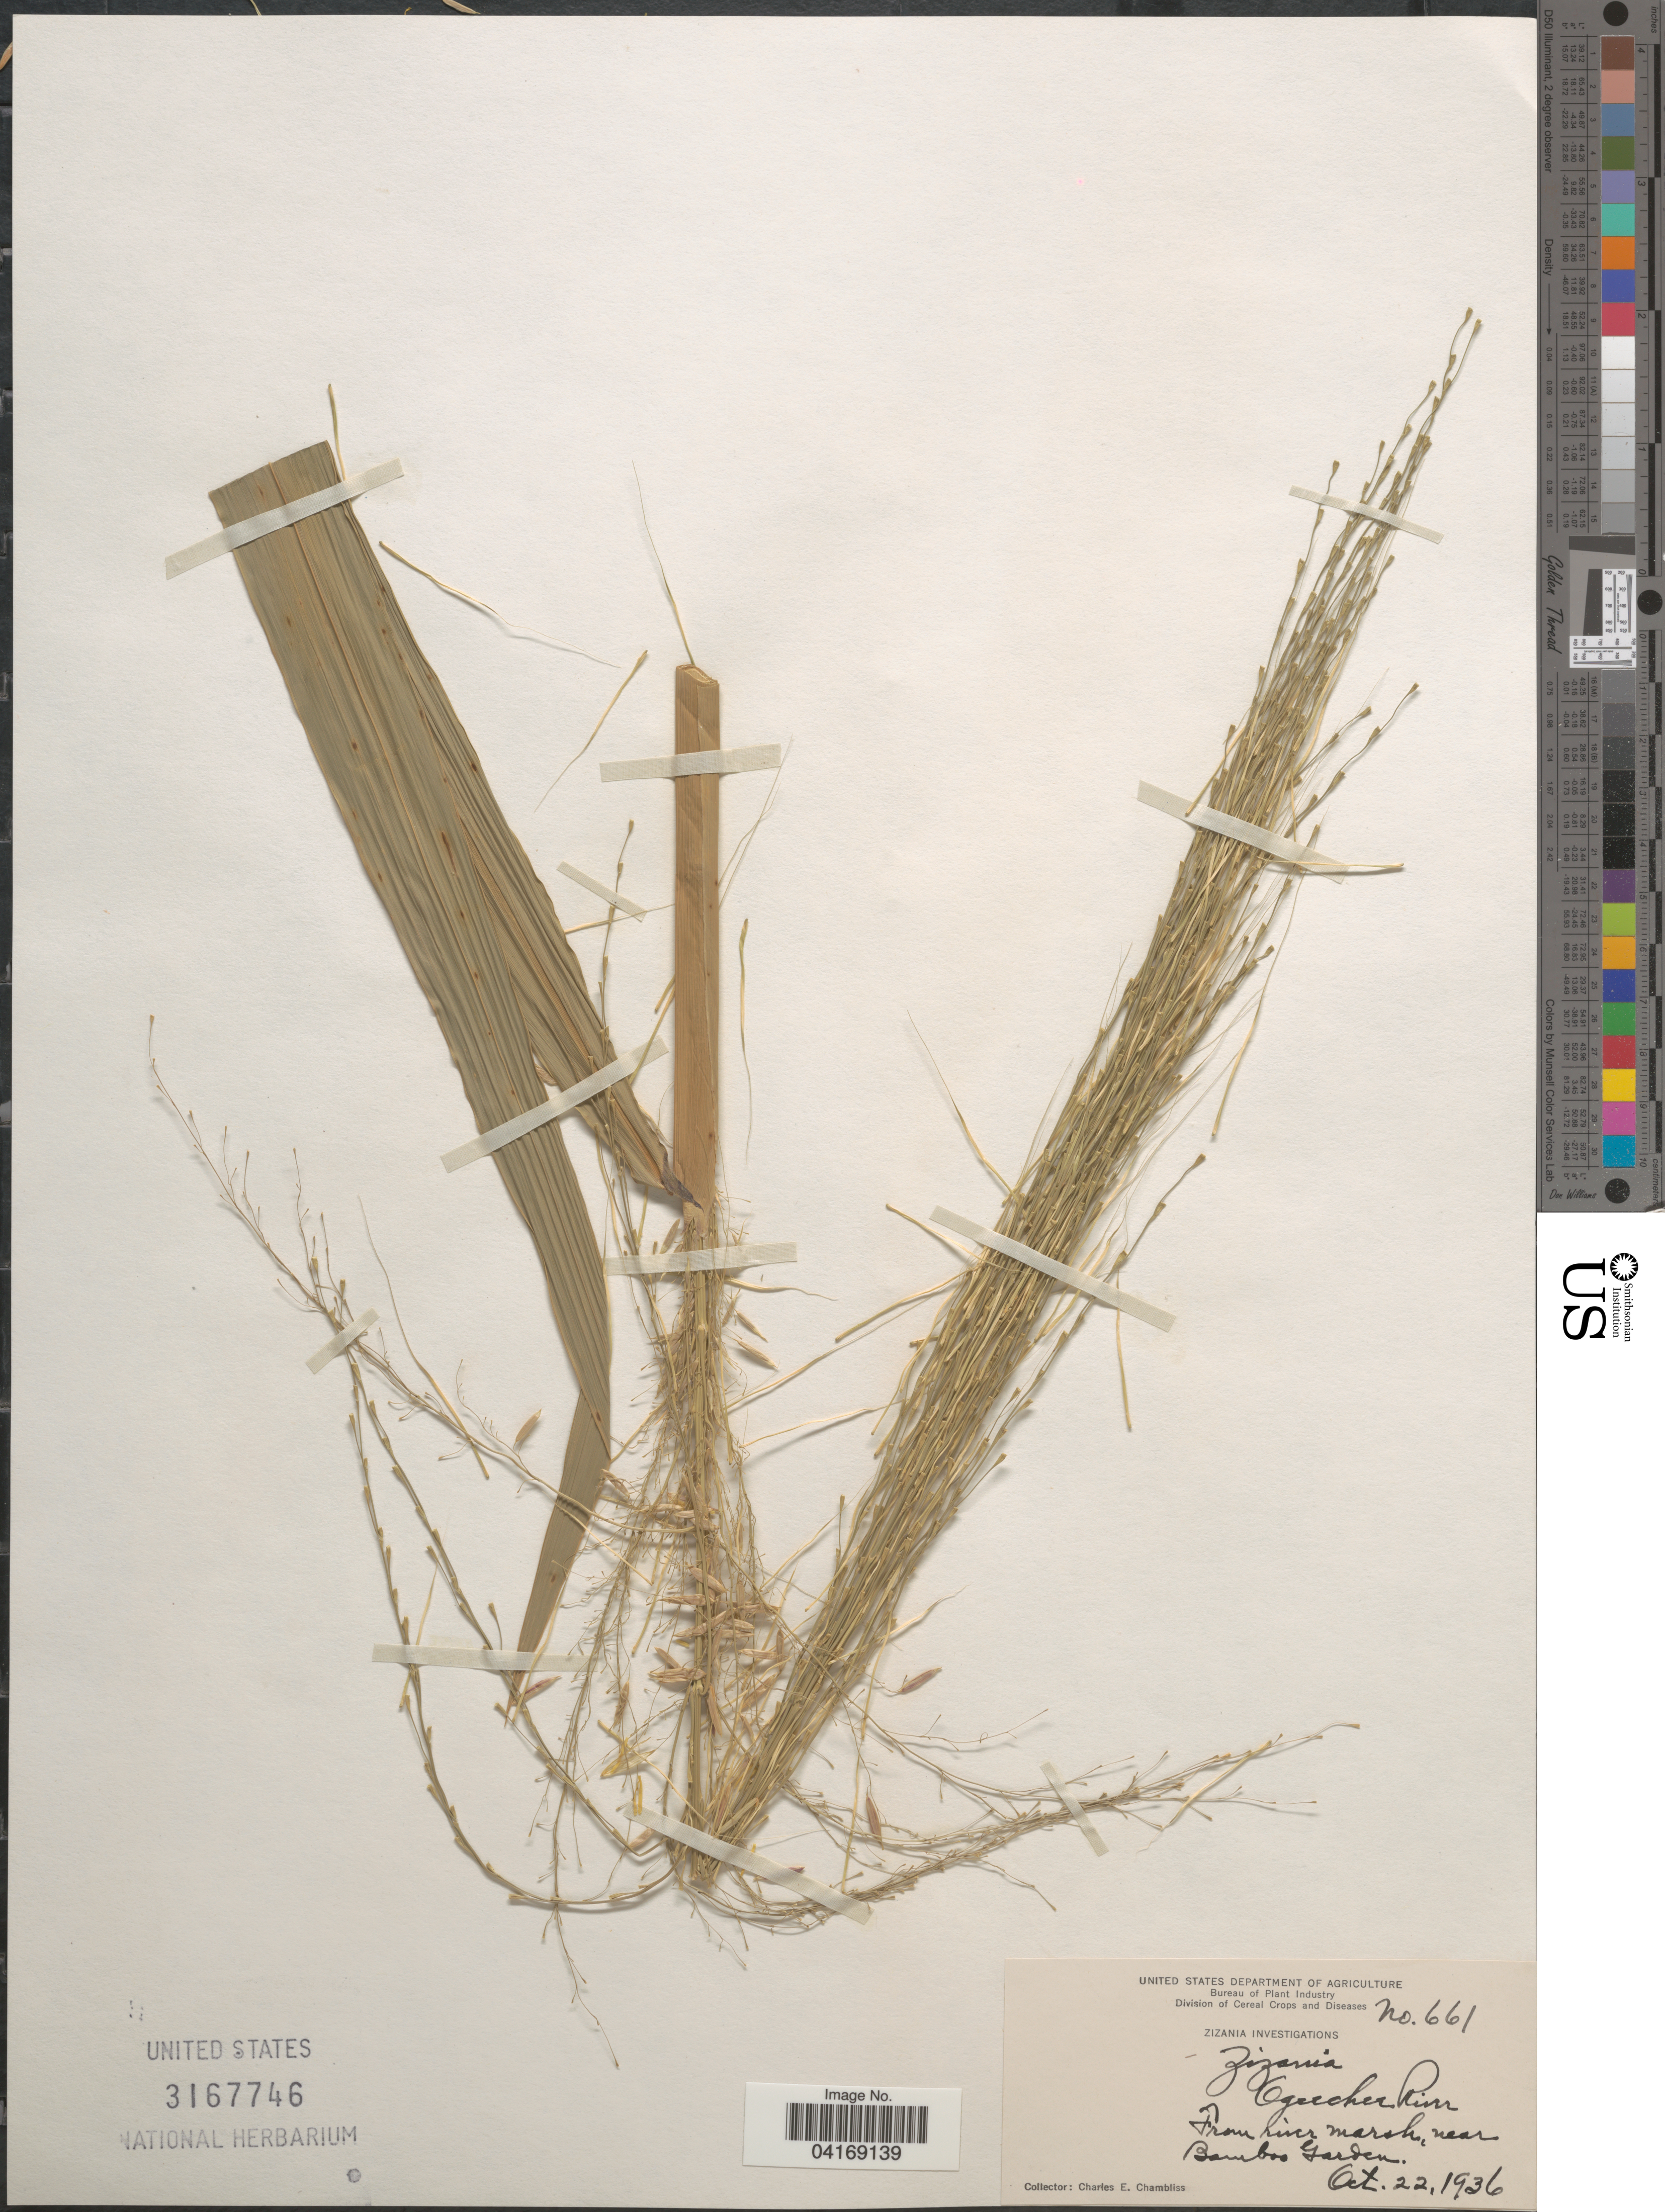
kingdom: Plantae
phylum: Tracheophyta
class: Liliopsida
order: Poales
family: Poaceae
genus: Zizania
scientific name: Zizania sp.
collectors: C. Chambliss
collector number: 661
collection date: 1936-10-22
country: United States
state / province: Georgia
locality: Ogeechee River. From river marsh near Bamboo Garden.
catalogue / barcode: US 3167746